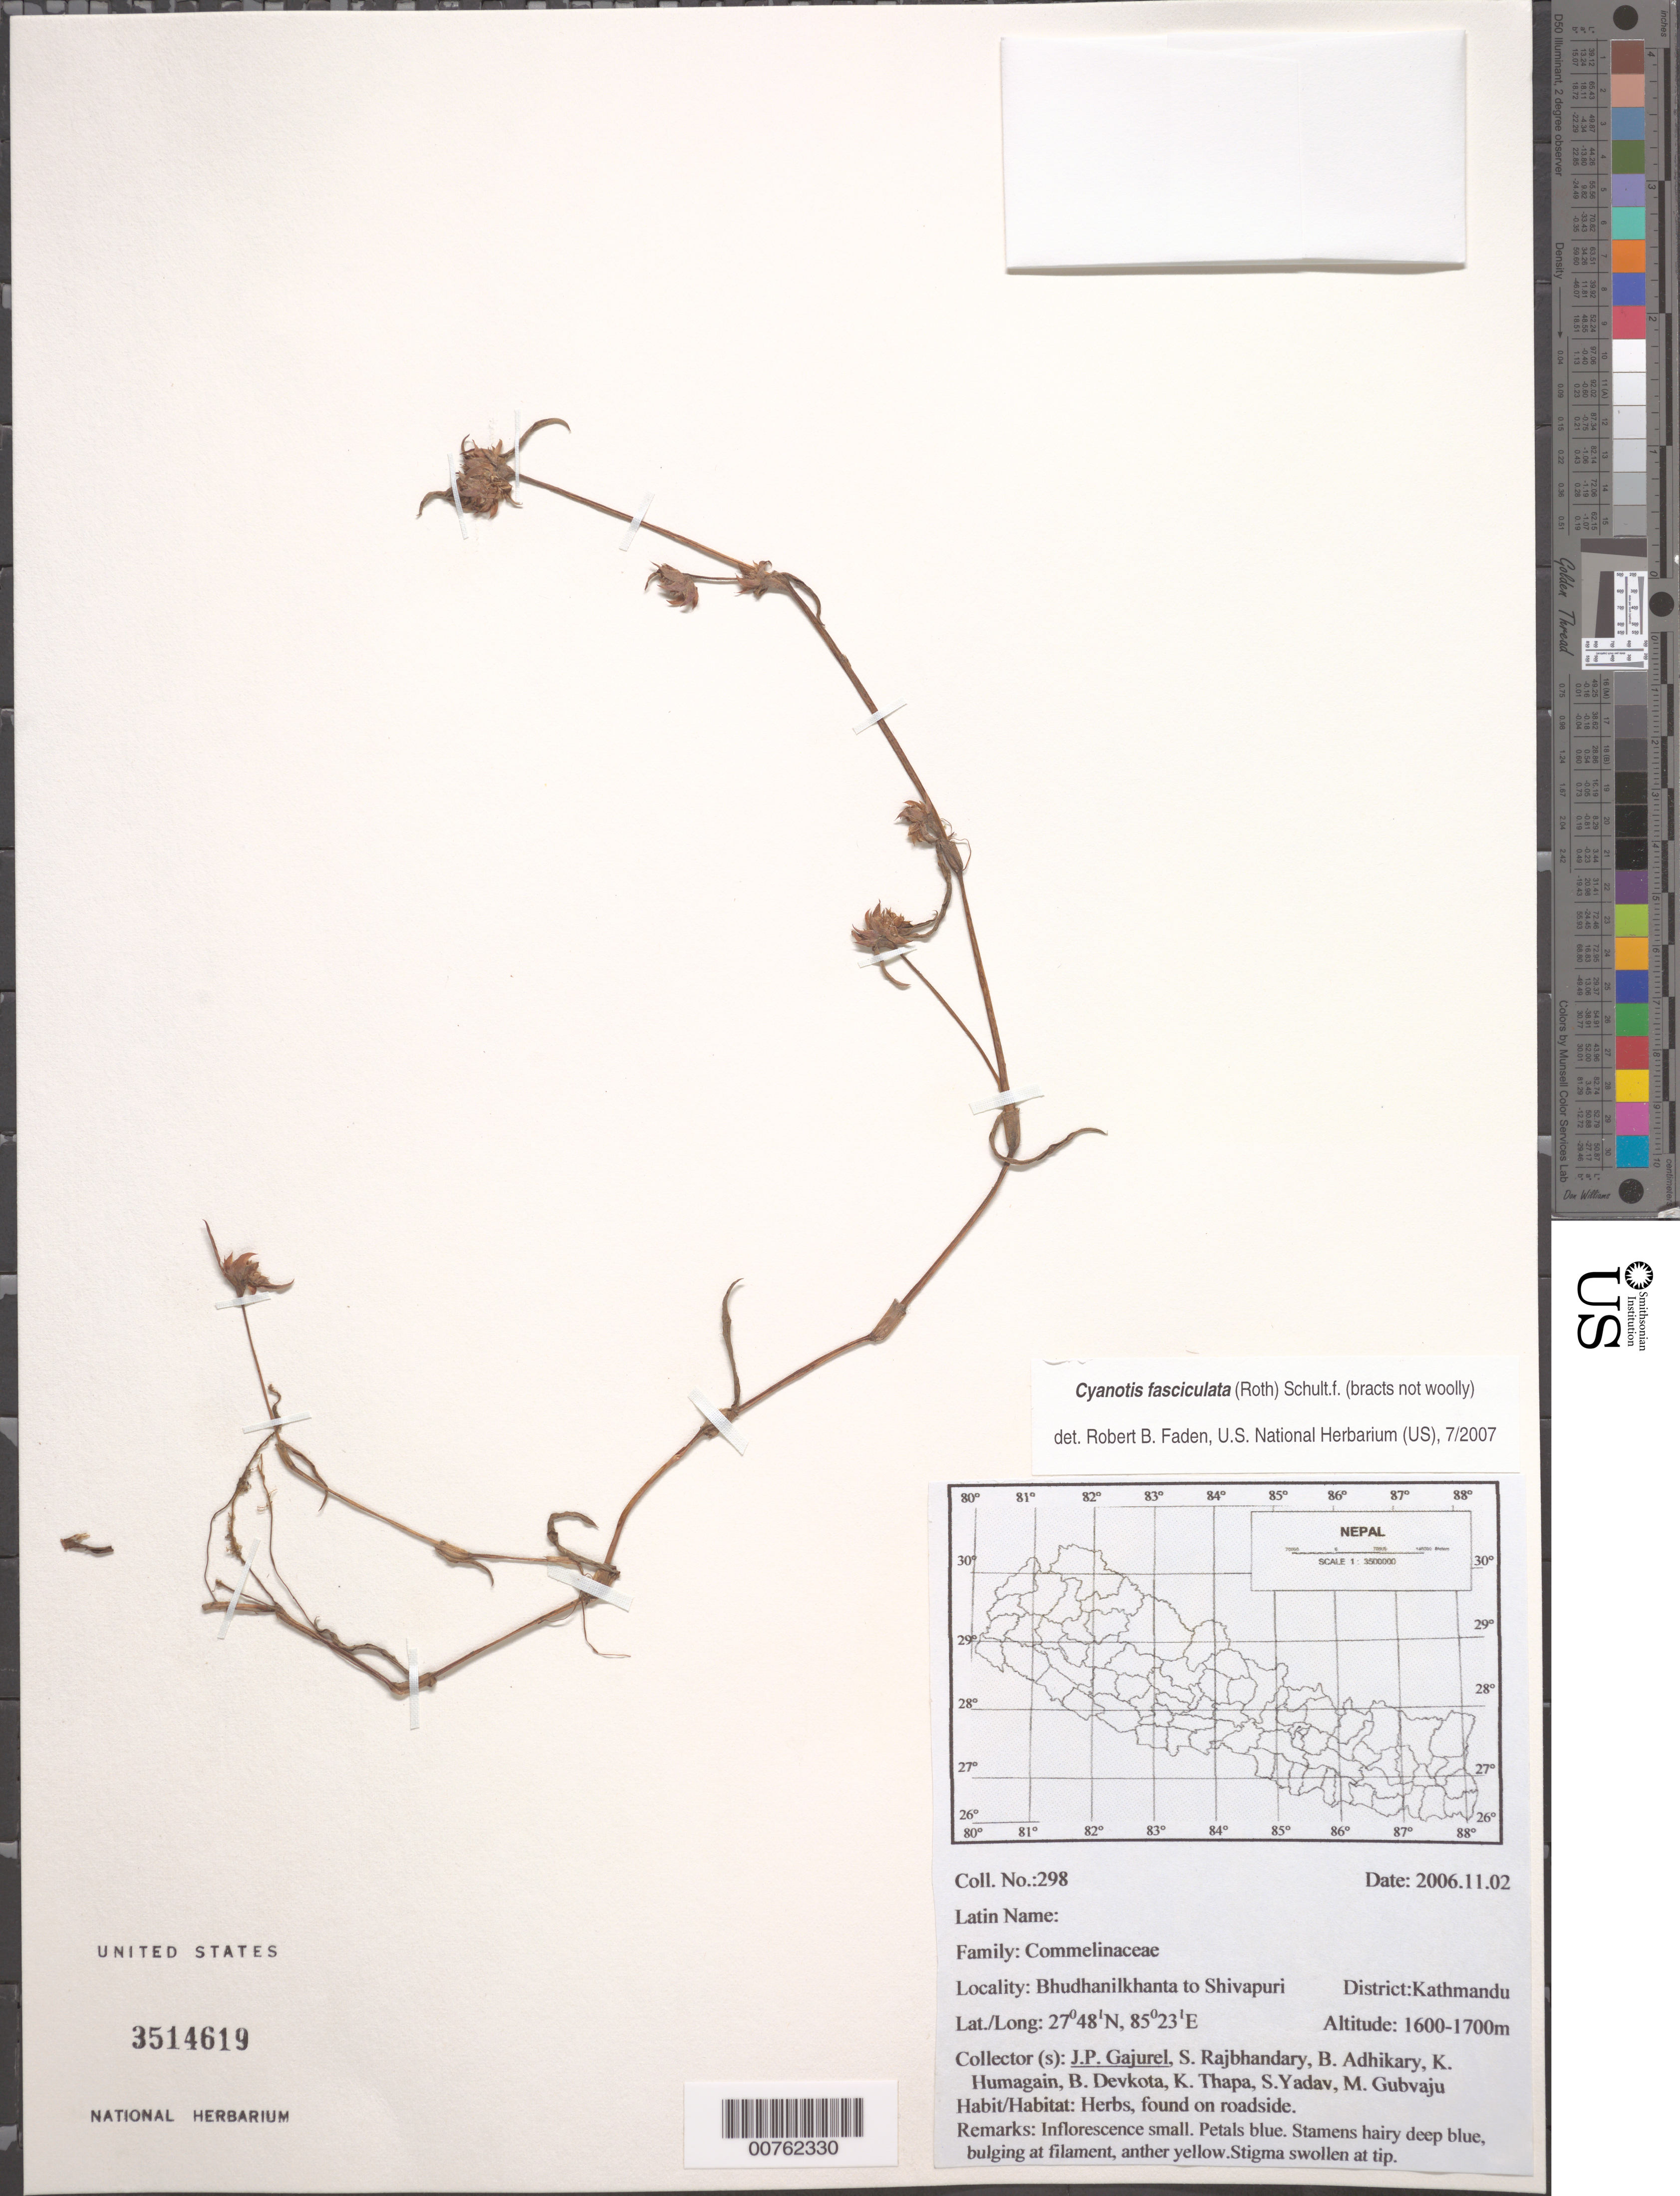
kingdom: Plantae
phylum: Tracheophyta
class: Liliopsida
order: Commelinales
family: Commelinaceae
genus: Cyanotis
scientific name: Cyanotis fasciculata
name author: (Heyne ex Roth) Schult. f.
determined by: Faden, Robert B., (US), Smithsonian Institution - National Museum of Natural History (UNITED STATES)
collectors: J. Gajurel et al.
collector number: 298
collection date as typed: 02 Nov 2006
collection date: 2006-11-02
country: Nepal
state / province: Bagmati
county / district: Kathmandu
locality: Bhudhanilkhanta to Shivapuri.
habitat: Herbs, found on roadside.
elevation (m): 1600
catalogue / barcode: US 3514619